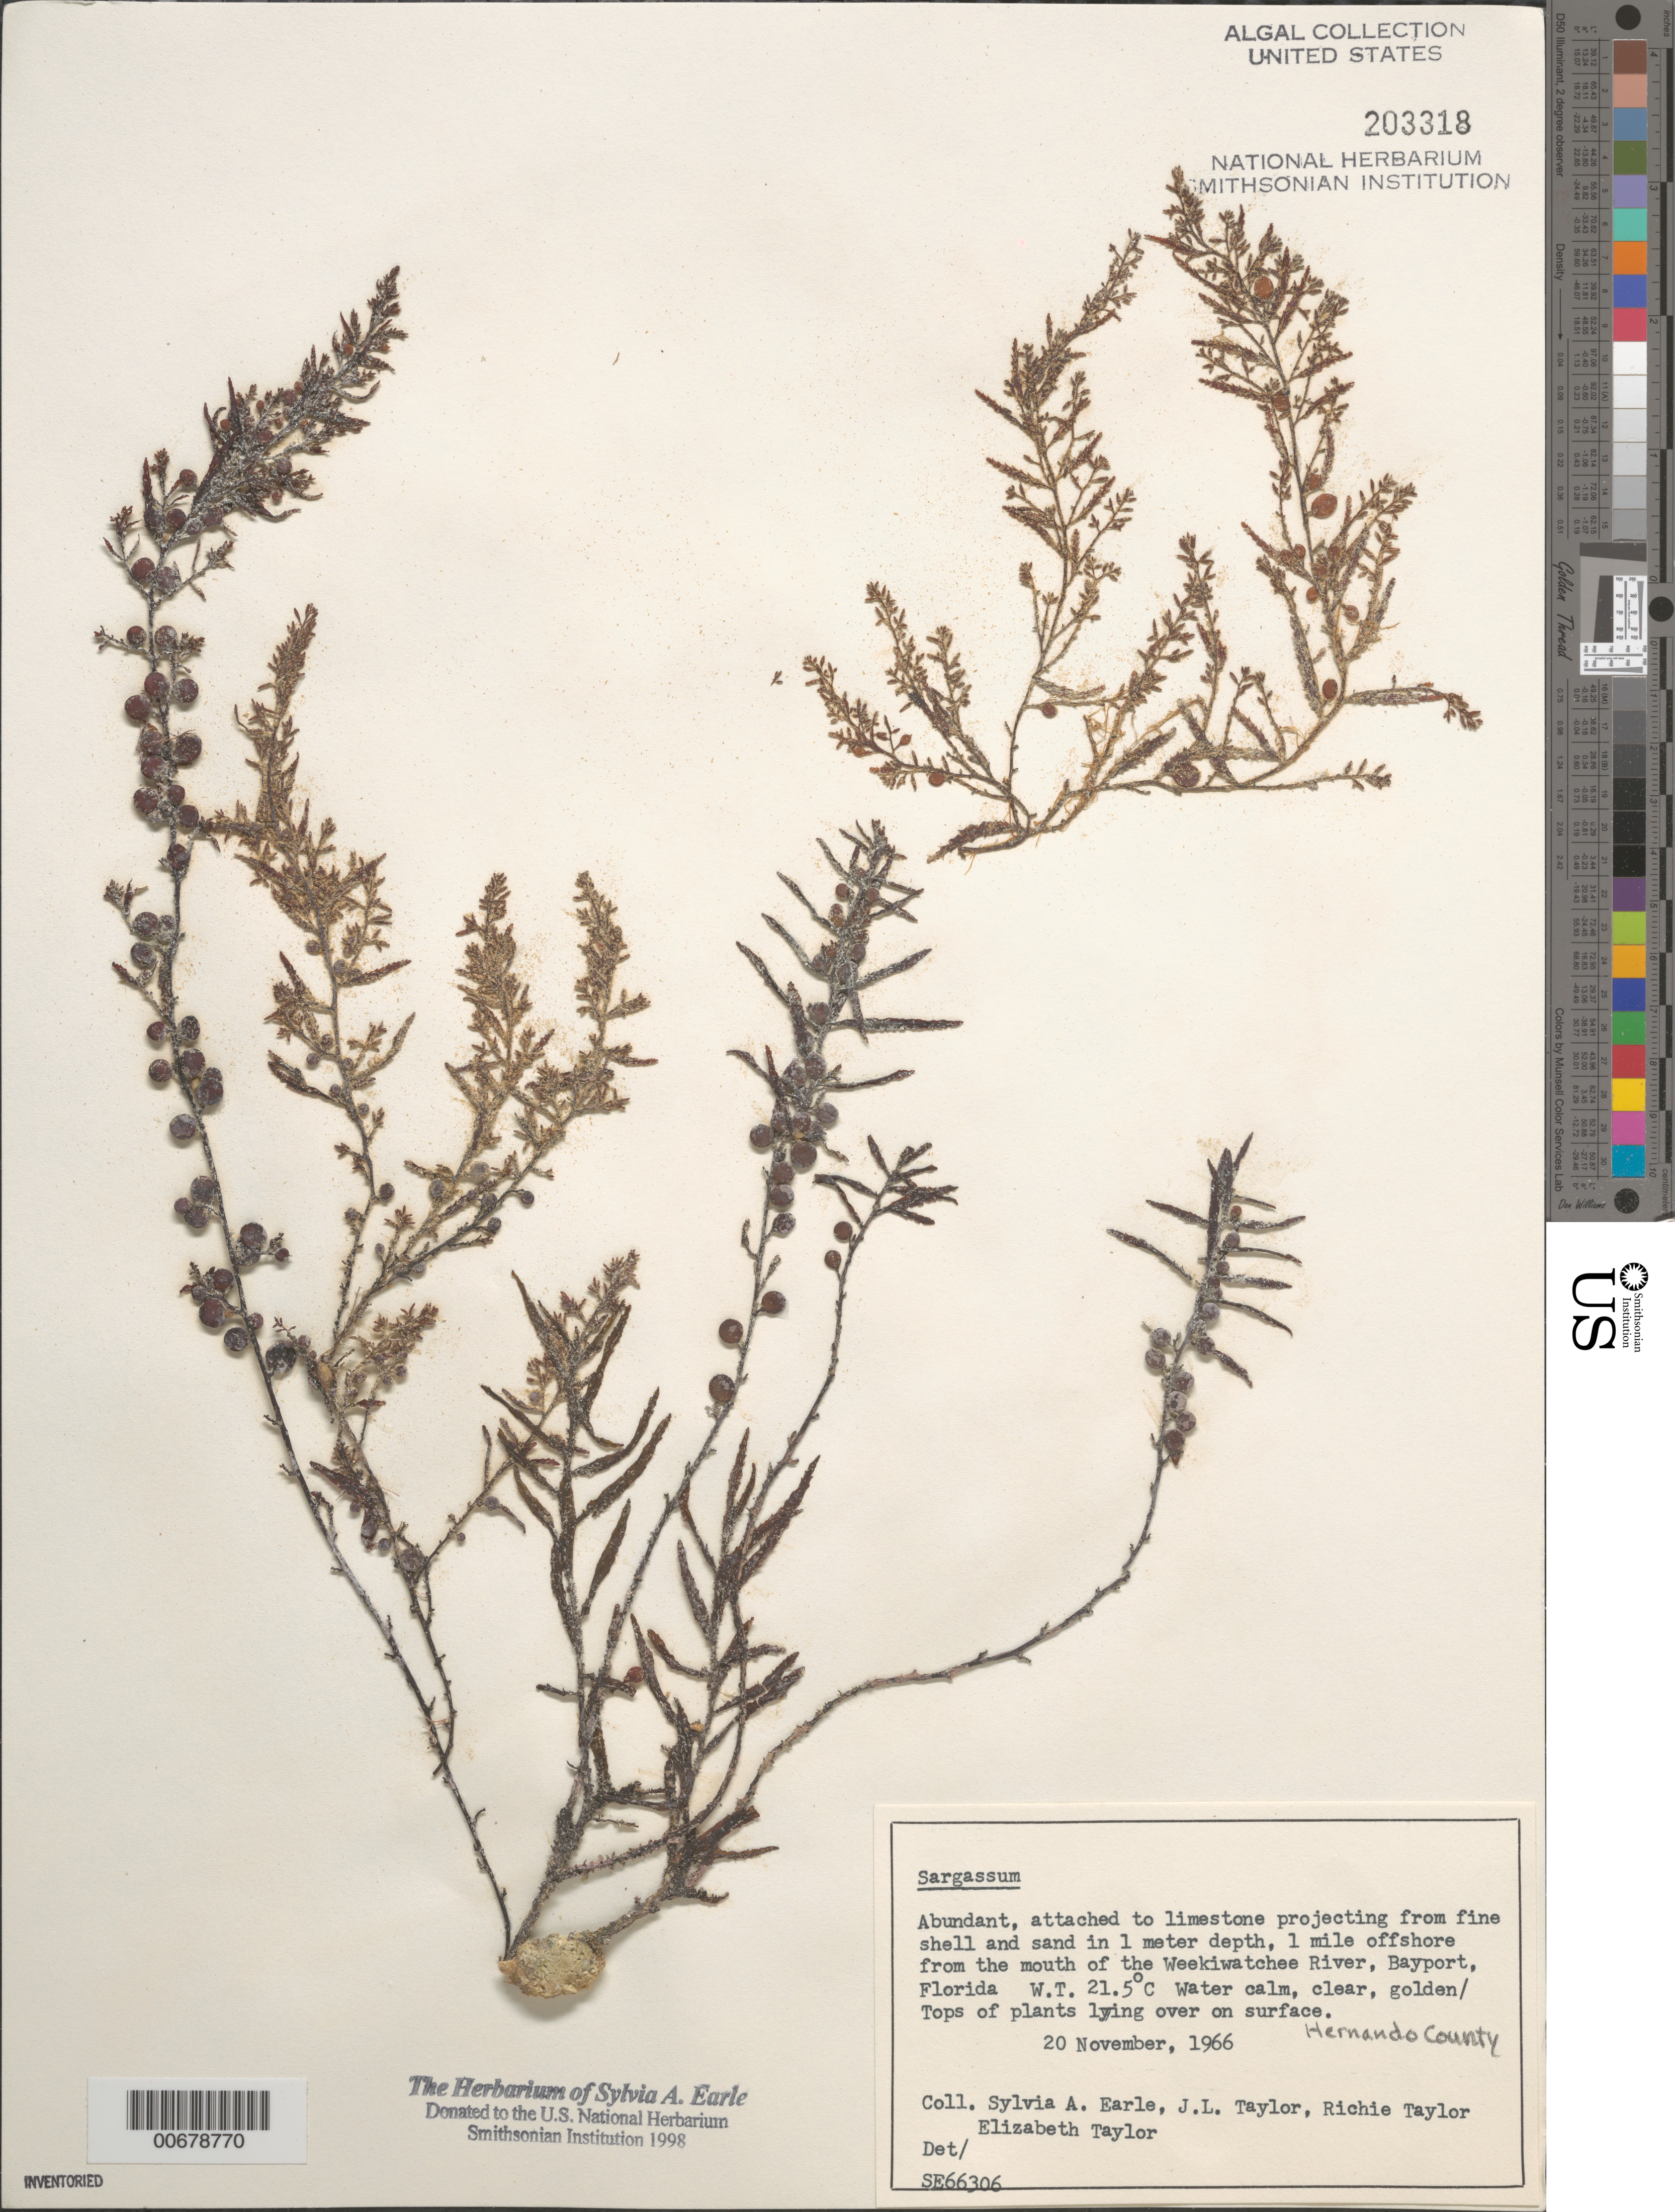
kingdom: Chromista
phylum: Ochrophyta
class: Phaeophyceae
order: Fucales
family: Sargassaceae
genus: Sargassum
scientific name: Sargassum sp.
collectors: S. A. Earle, J. L. Taylor, J. R. Taylor & E. L. Taylor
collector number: SE 66306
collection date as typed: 20 Nov 1966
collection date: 1966-11-20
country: United States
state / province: Florida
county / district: Hernando County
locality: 1 mile west of Weeki Wachee River mouth, Bayport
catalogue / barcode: US 203318